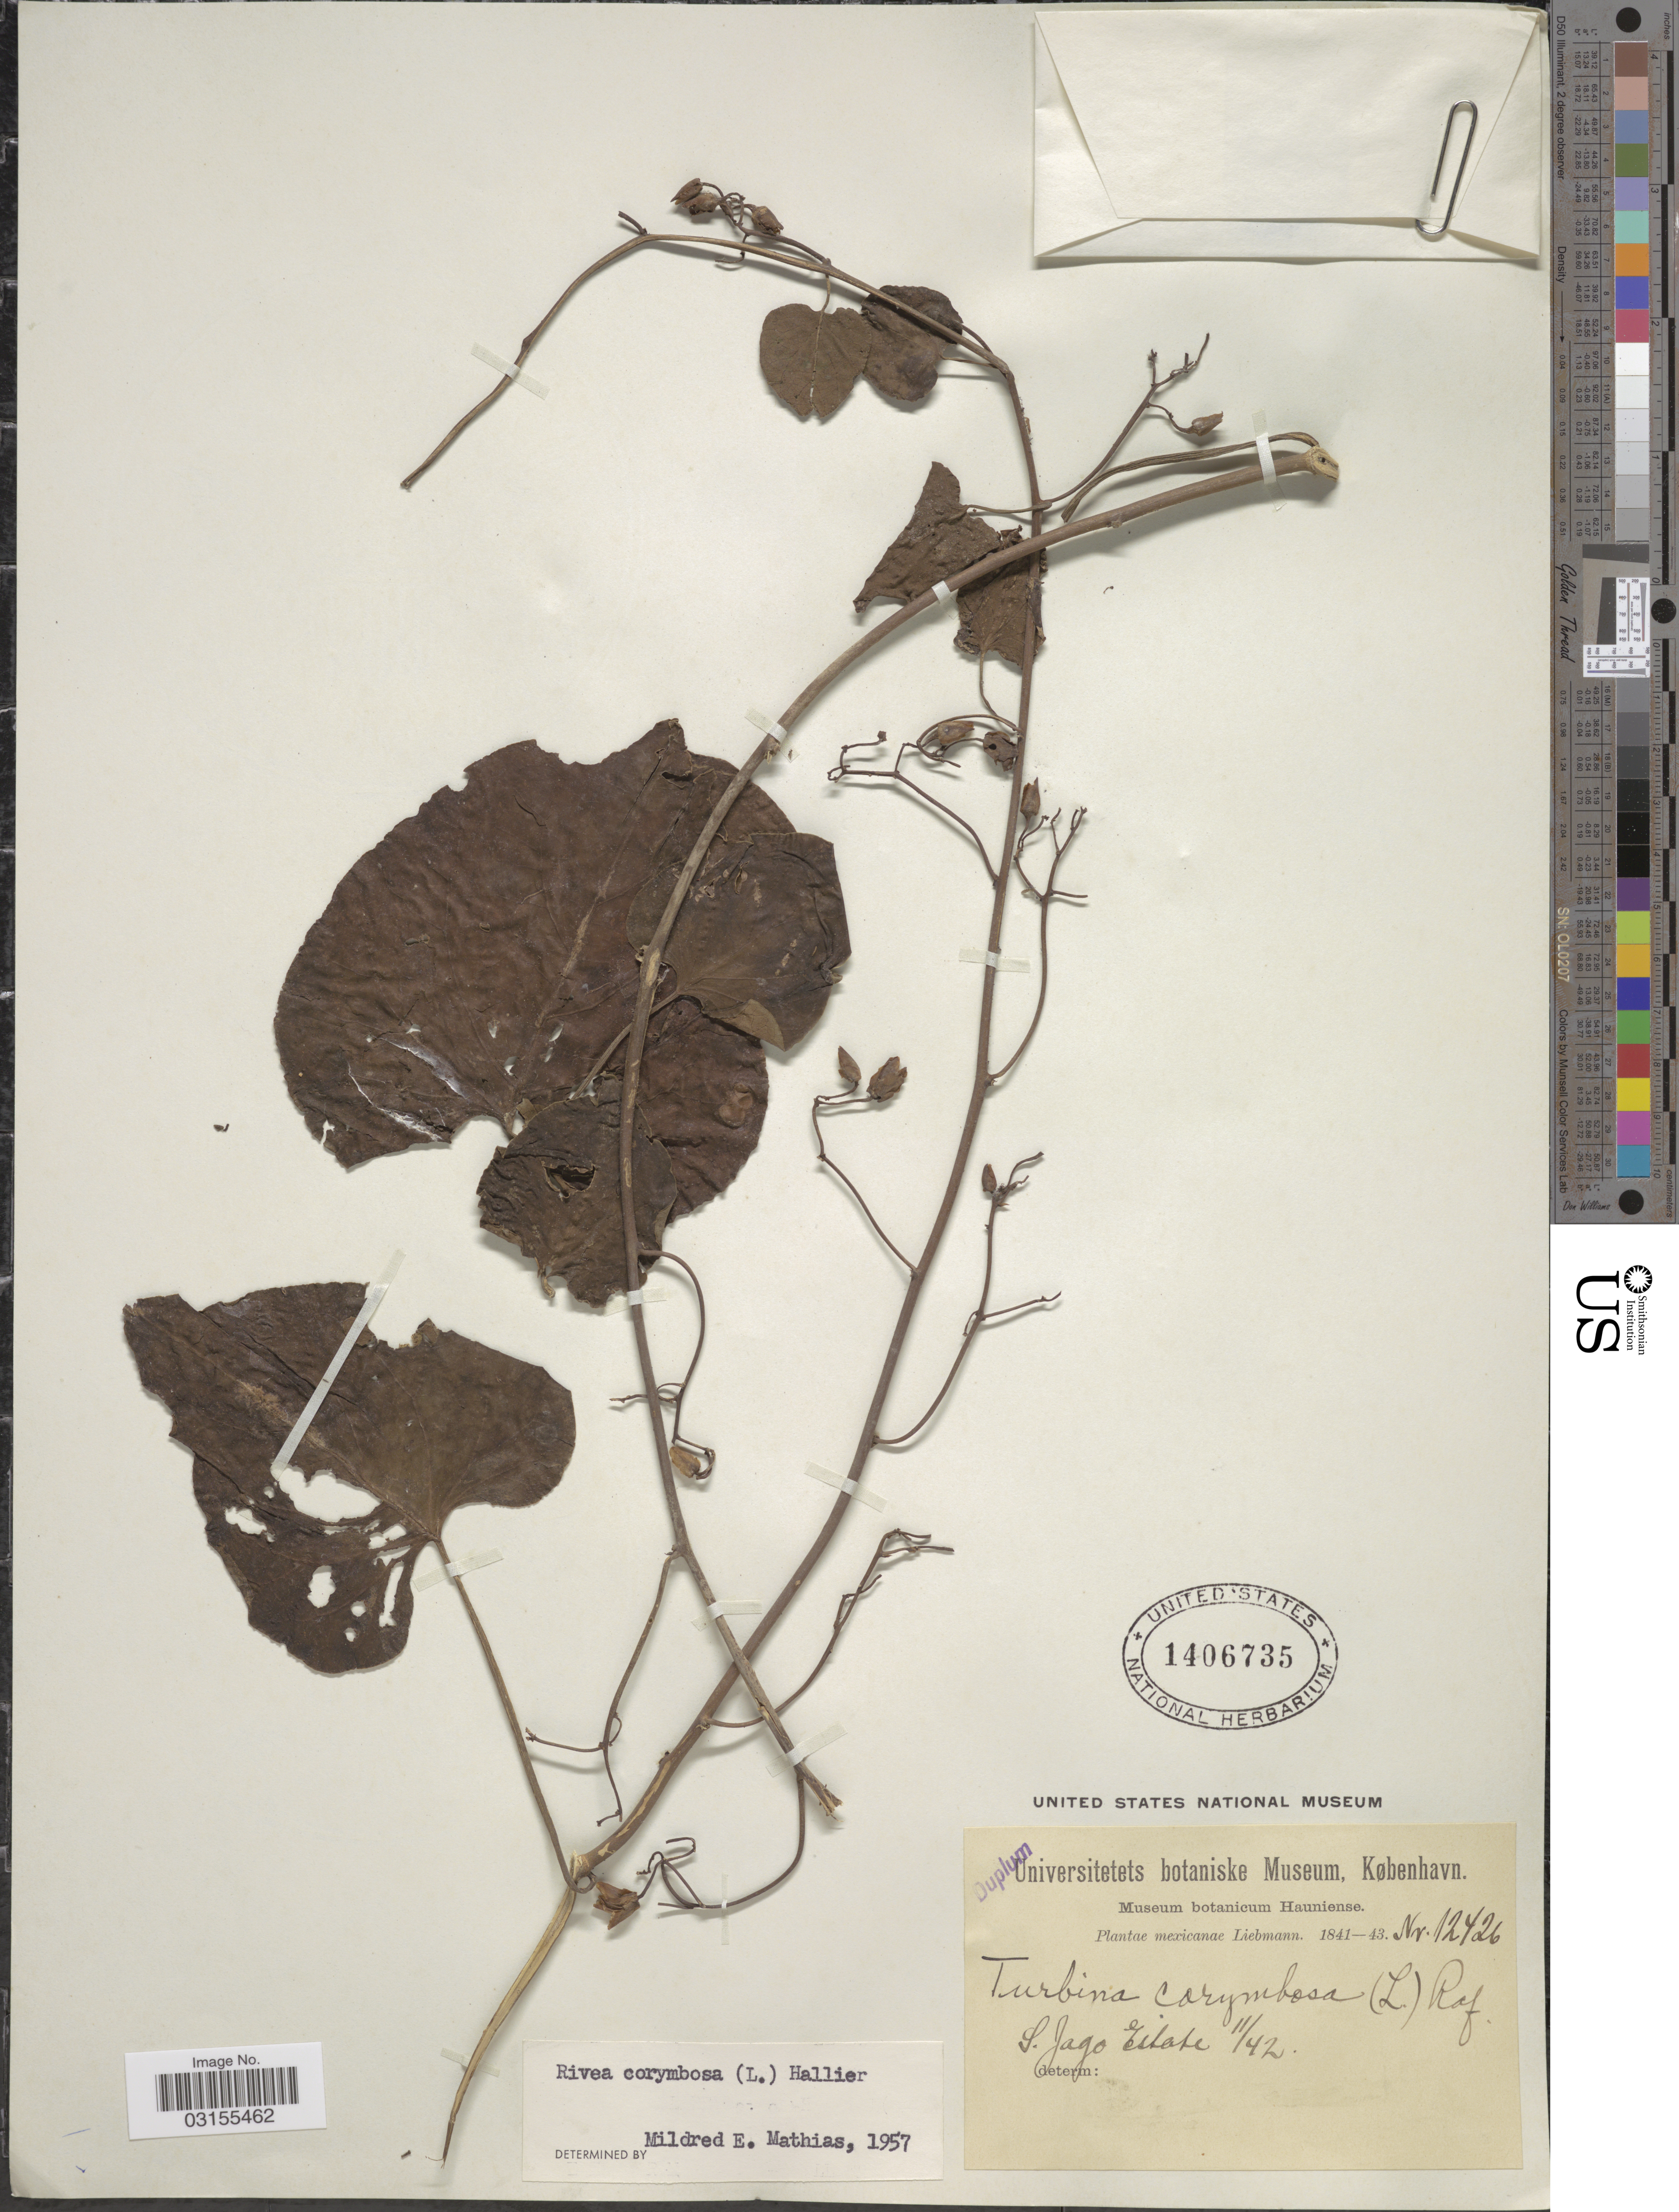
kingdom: Plantae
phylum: Tracheophyta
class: Magnoliopsida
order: Solanales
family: Convolvulaceae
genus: Turbina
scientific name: Turbina corymbosa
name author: (L.) Raf.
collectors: Liebmann, --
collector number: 12426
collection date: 1842-11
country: Mexico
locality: S. Jago Estate.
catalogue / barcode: US 1406735